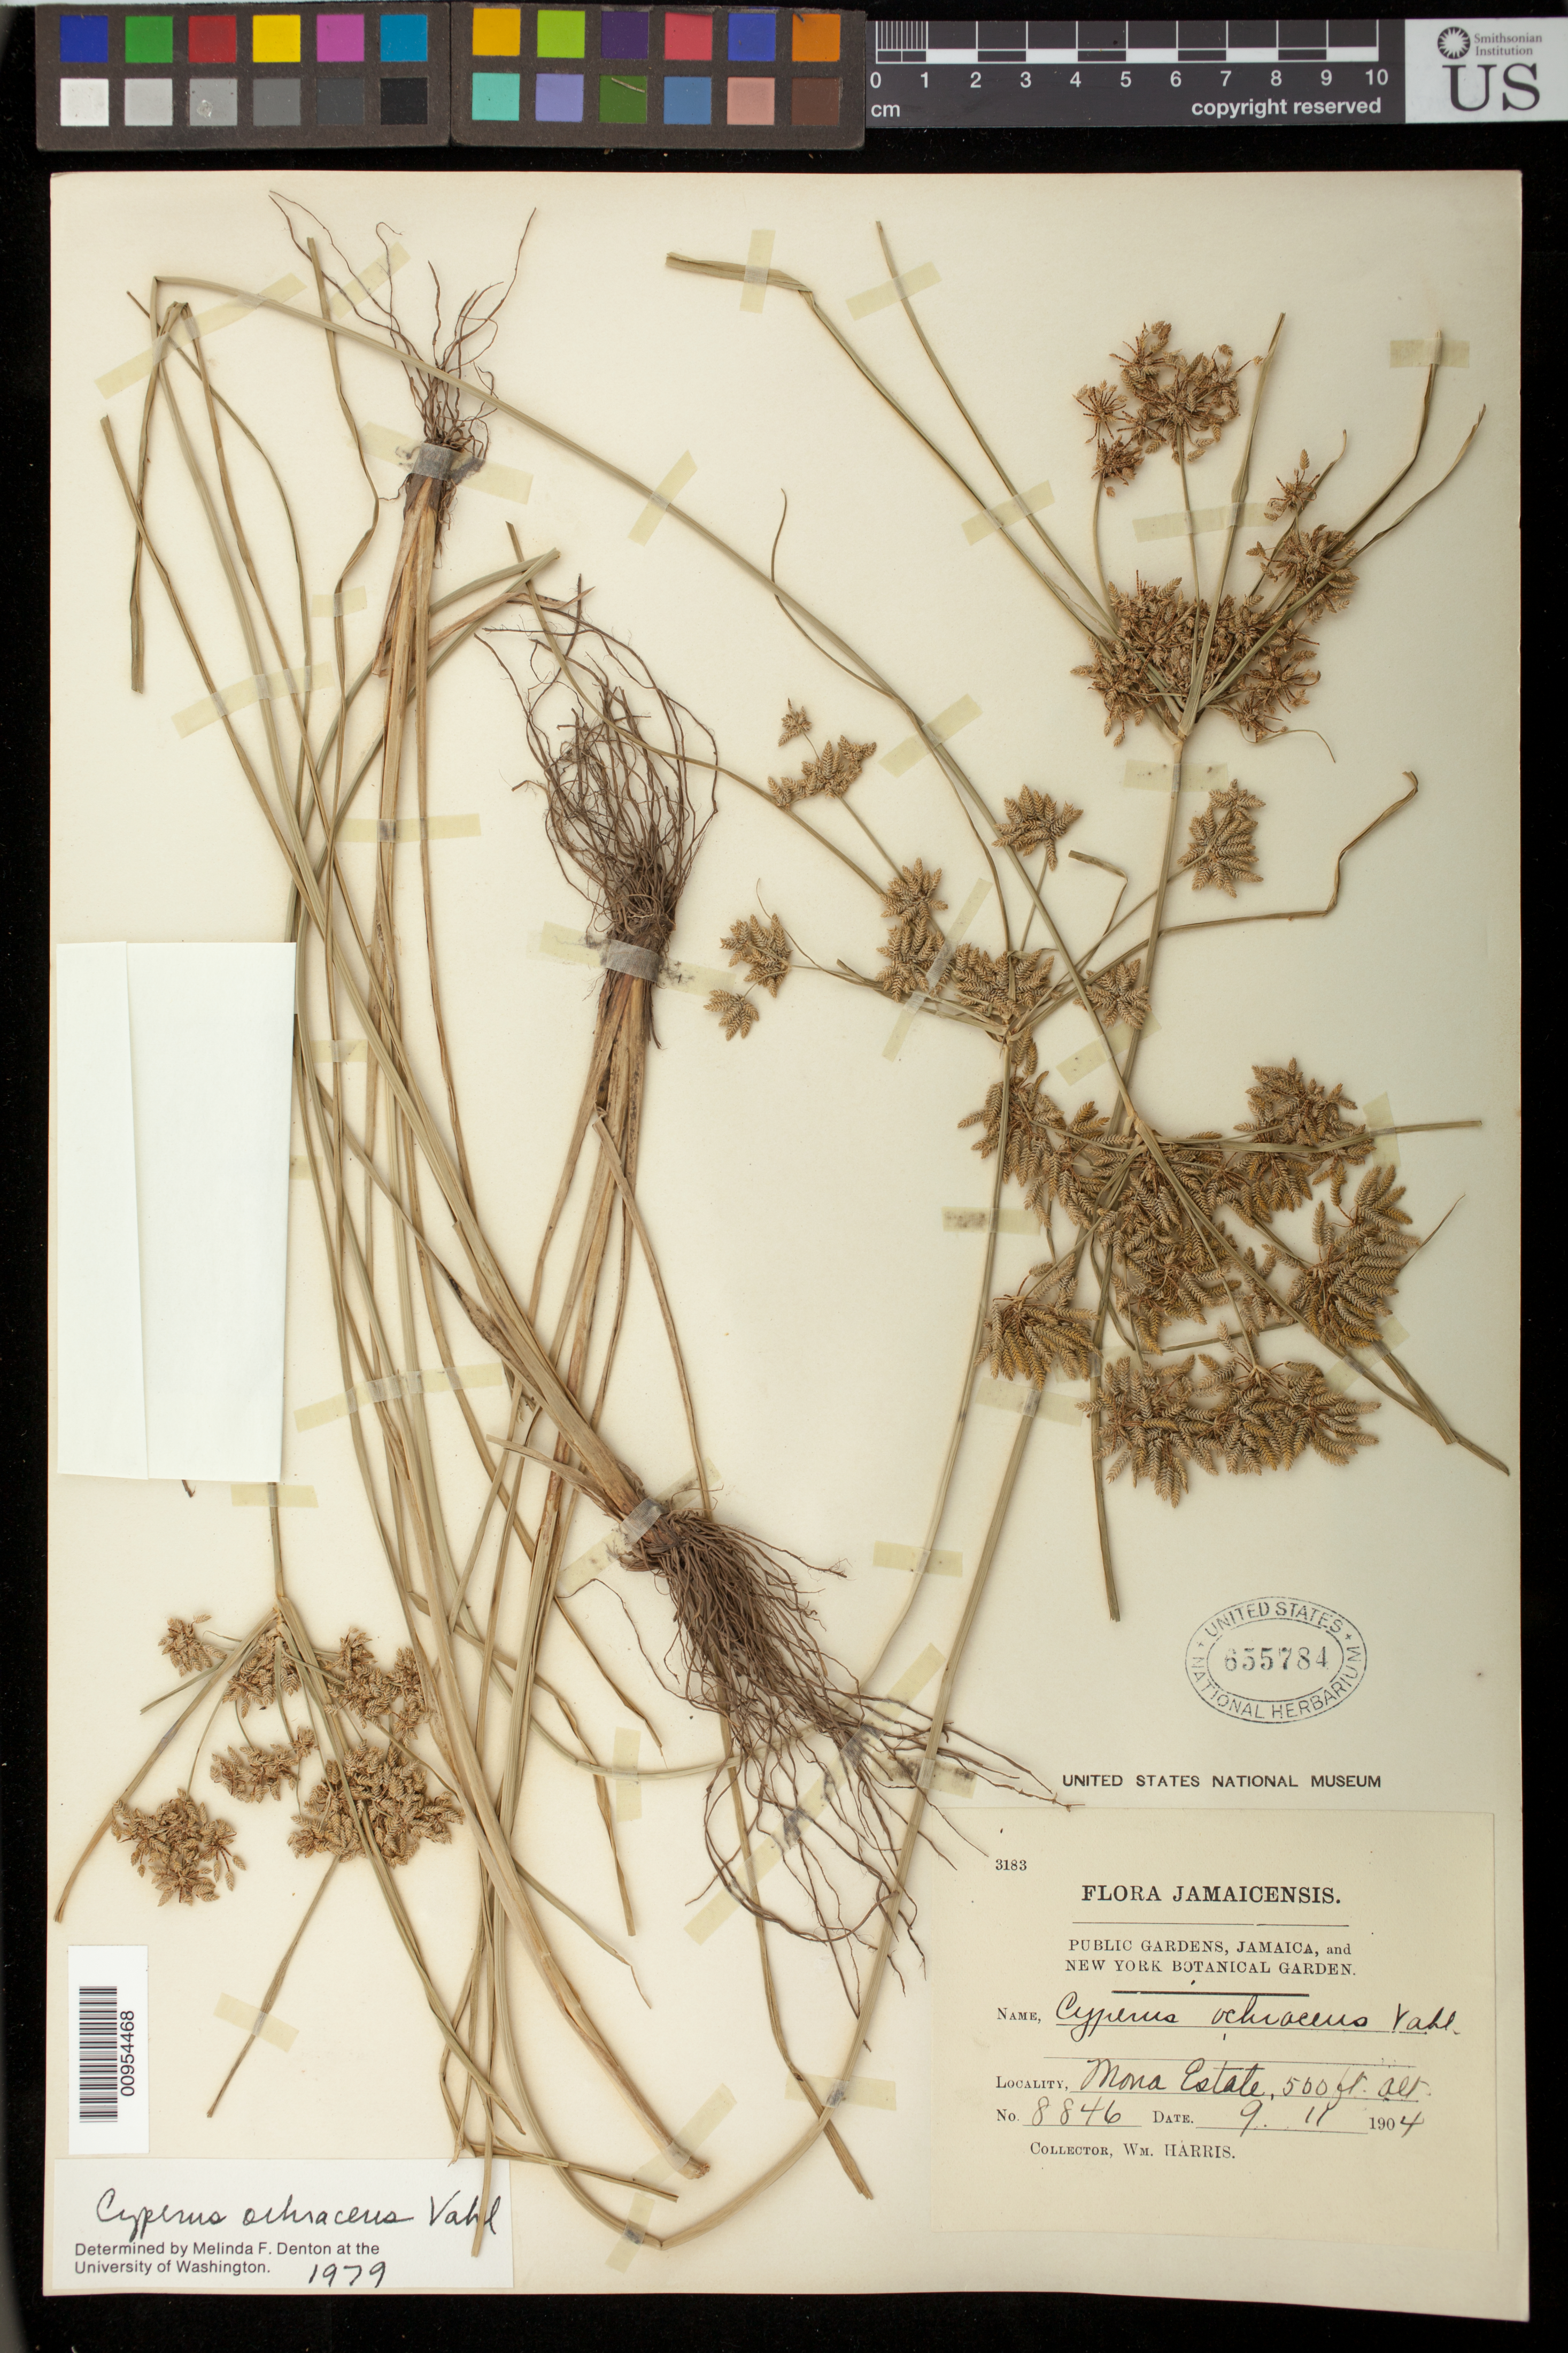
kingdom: Plantae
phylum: Tracheophyta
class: Liliopsida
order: Poales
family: Cyperaceae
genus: Cyperus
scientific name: Cyperus ochraceus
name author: Vahl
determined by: Denton, M. F.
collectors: W. H. Harris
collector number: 8846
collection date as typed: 09 Nov 1904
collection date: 1904-11-09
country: Jamaica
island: Jamaica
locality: Mona Estate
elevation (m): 152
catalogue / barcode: US 655784